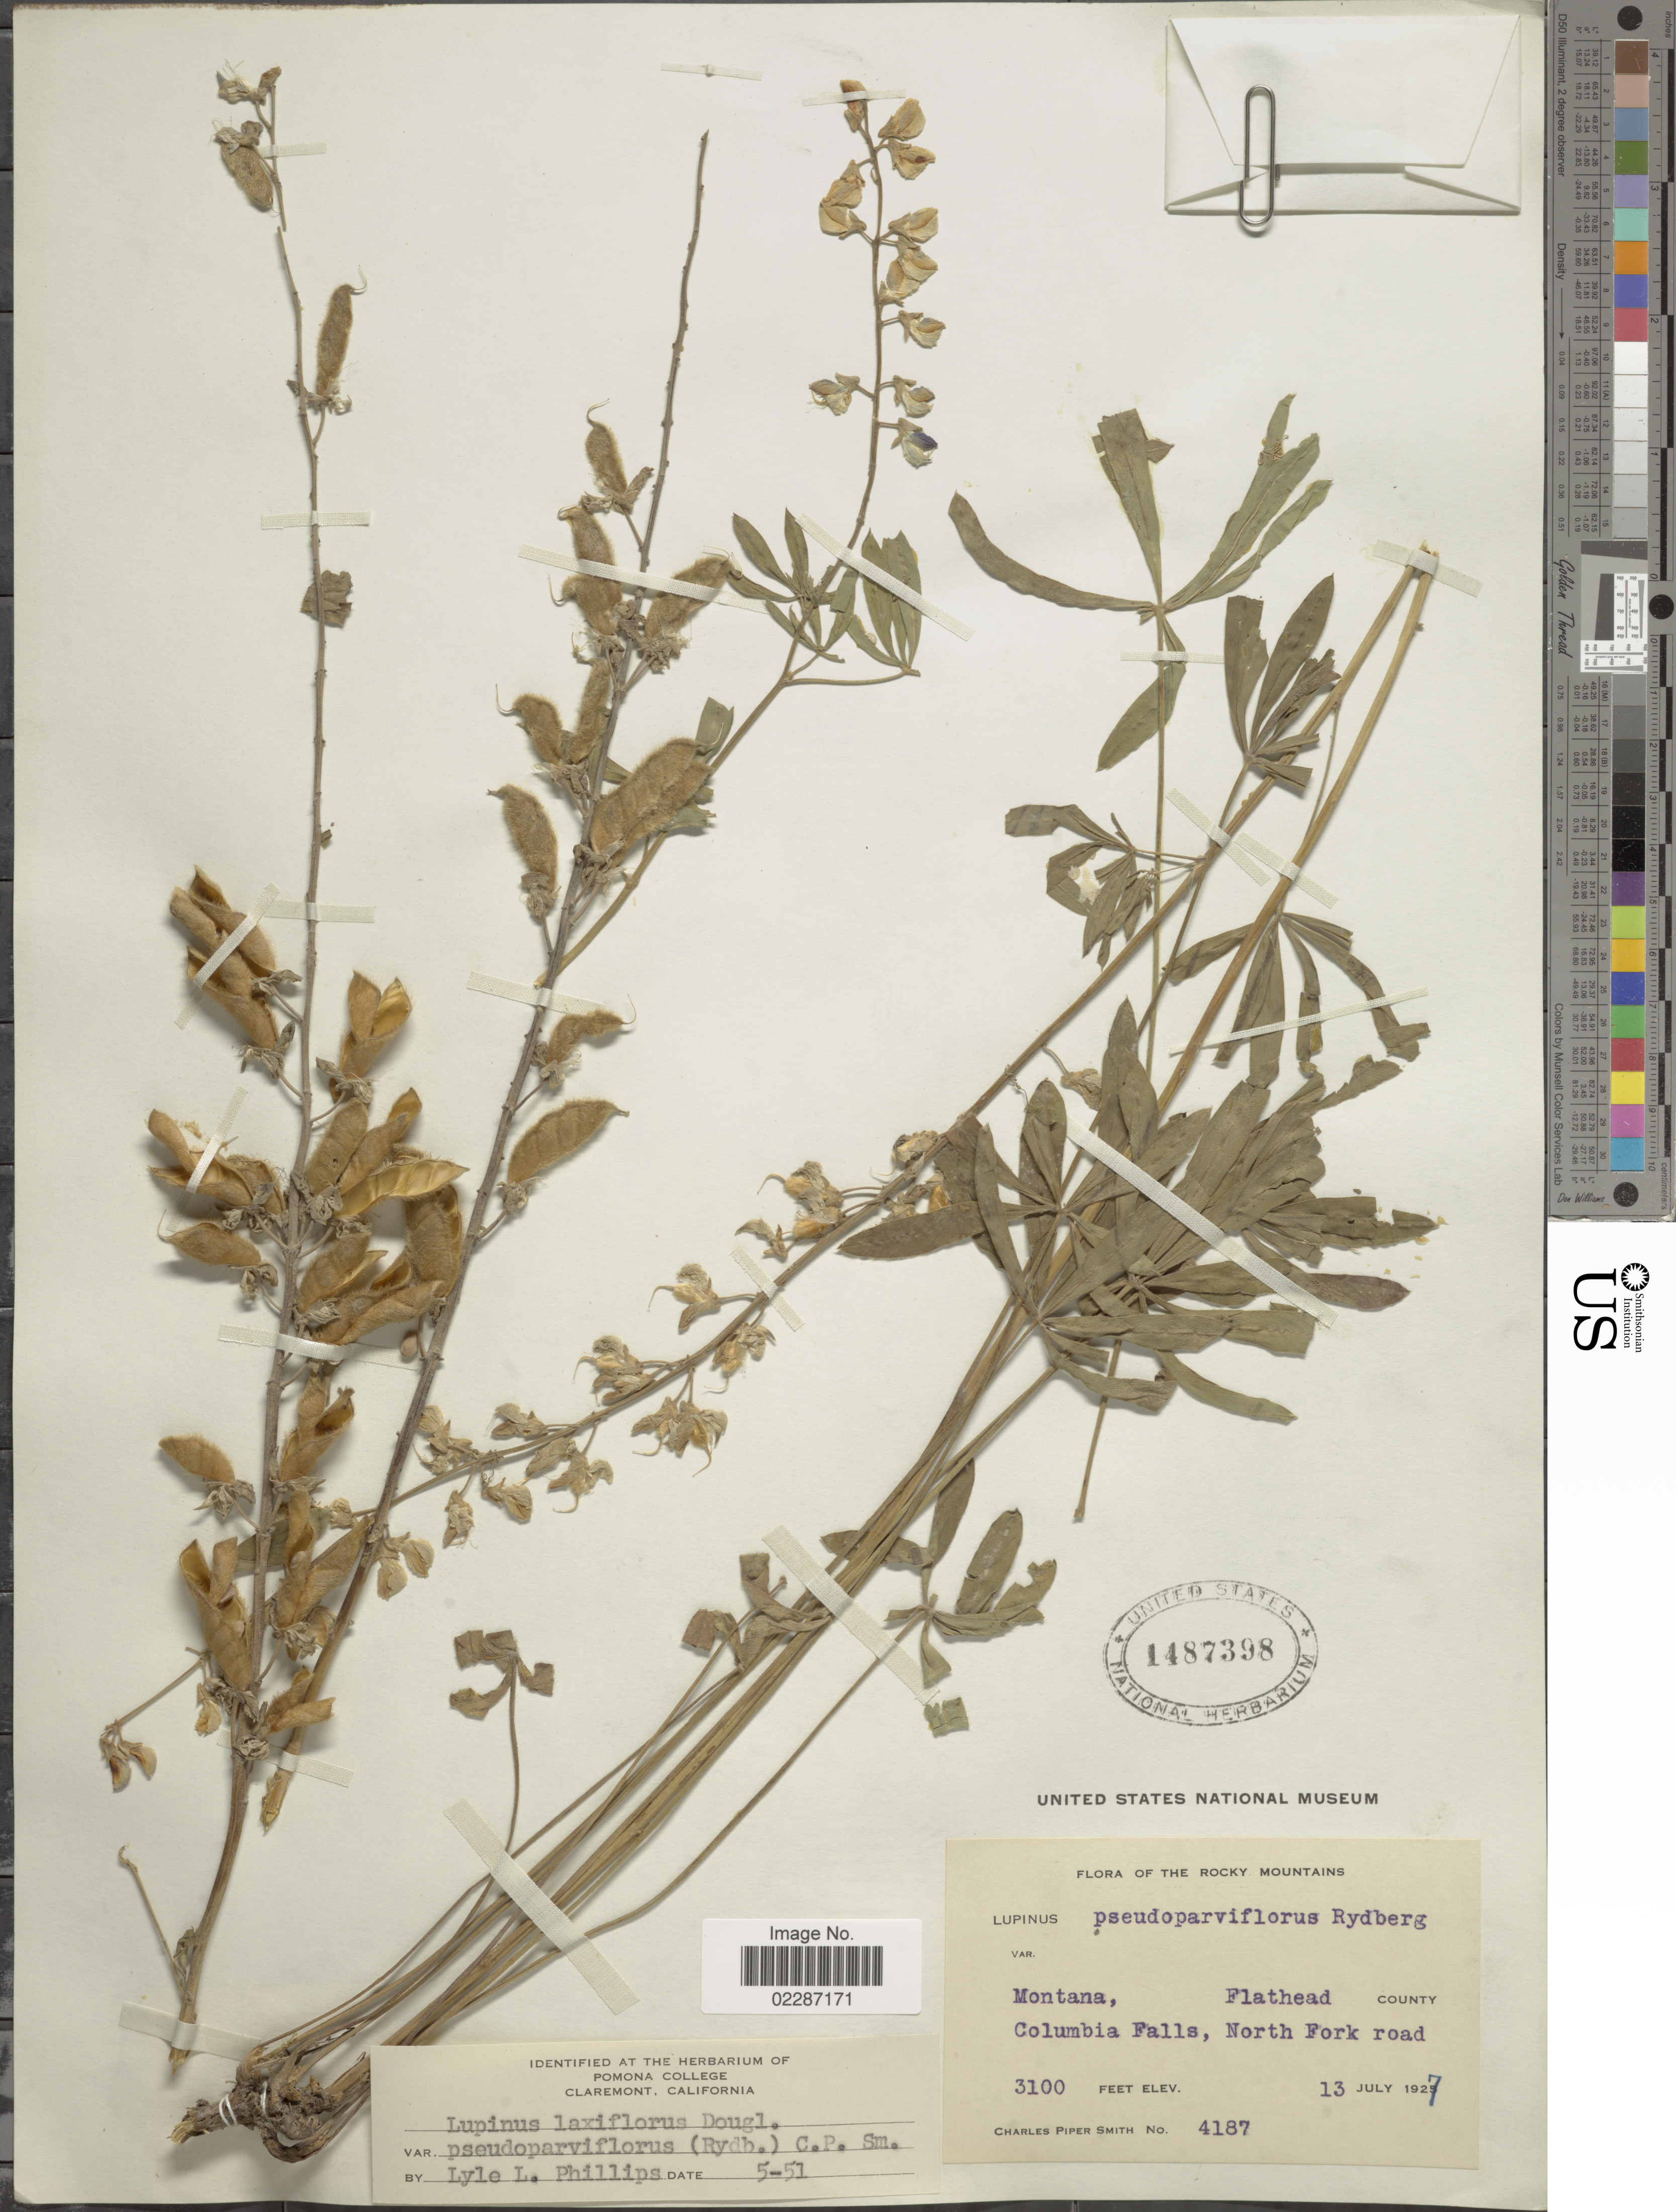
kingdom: Plantae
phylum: Tracheophyta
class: Magnoliopsida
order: Fabales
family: Fabaceae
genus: Lupinus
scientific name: Lupinus pseudoparviflorus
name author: Rydb.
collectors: C. P. Smith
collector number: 4187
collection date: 1927-07-13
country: United States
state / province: Montana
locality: Rocky Mountains, Flathead County, Colombia Falls, North Fork road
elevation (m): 945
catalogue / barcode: US 1487398